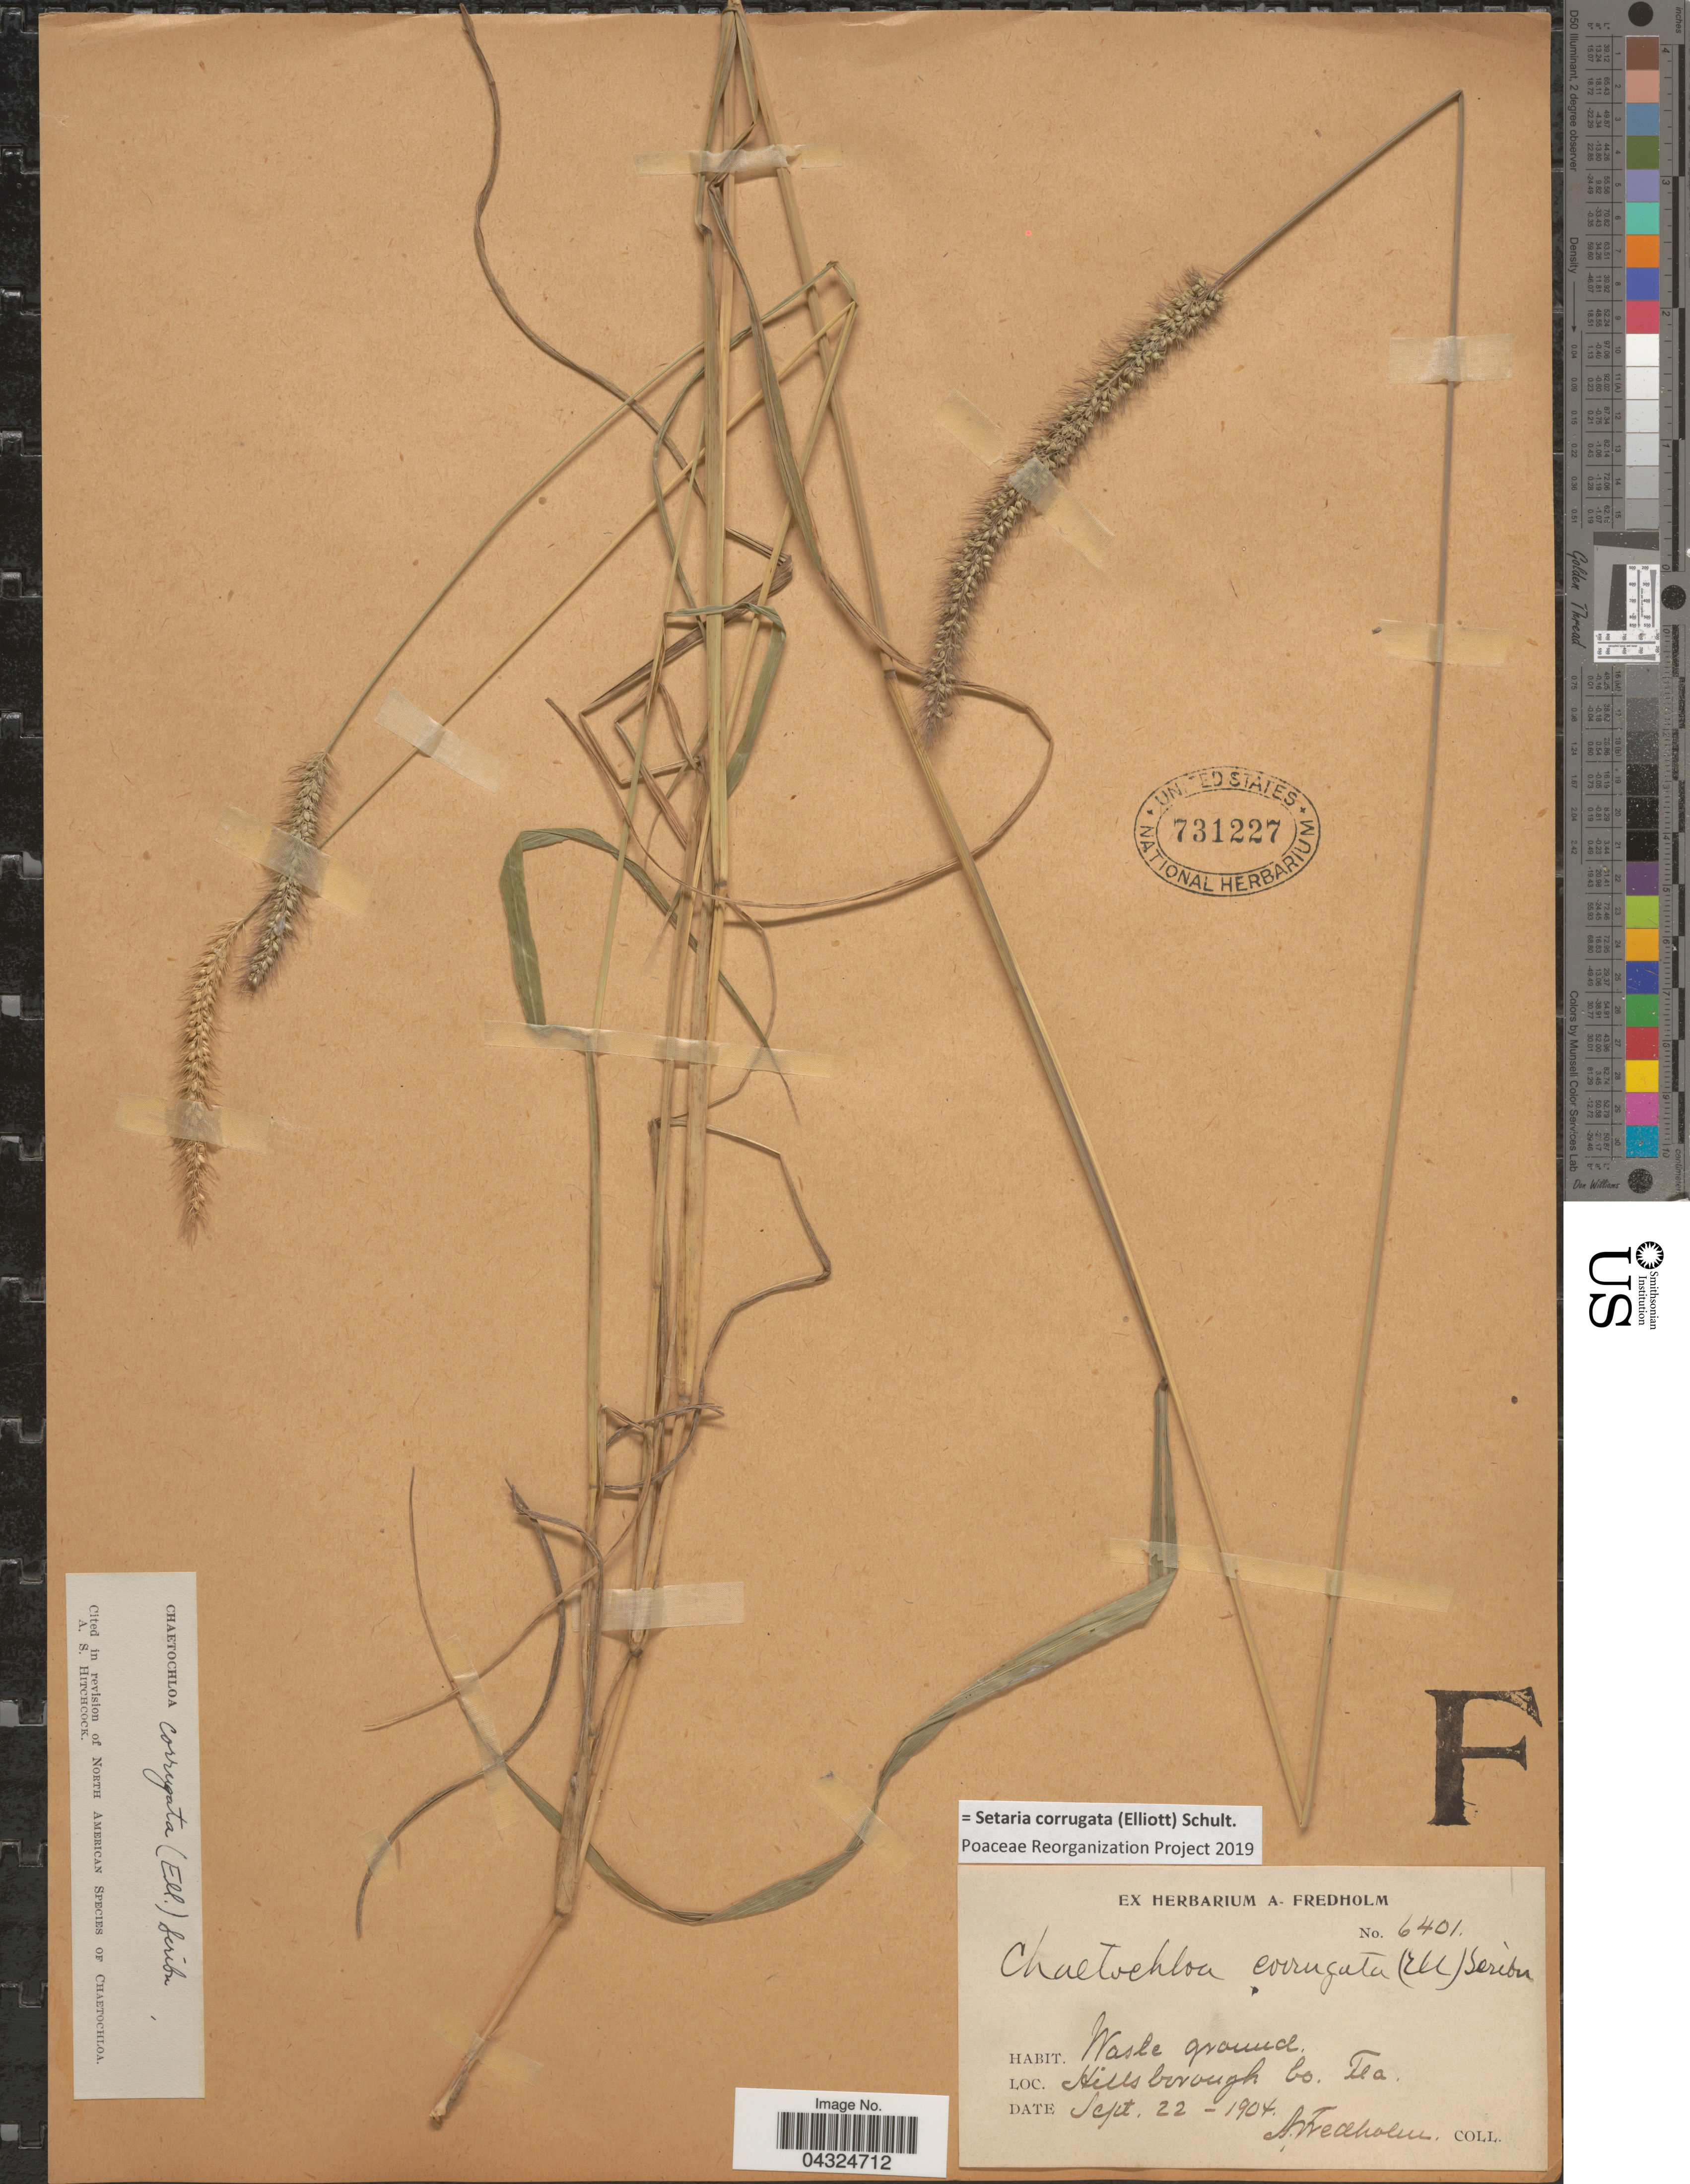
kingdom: Plantae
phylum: Tracheophyta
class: Liliopsida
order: Poales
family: Poaceae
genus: Setaria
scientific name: Setaria corrugata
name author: (Elliott) Schult.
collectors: A. Fredholm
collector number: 6401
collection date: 1904-09-22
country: United States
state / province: Florida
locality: Waste ground. Hillsborough Co.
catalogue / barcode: US 731227